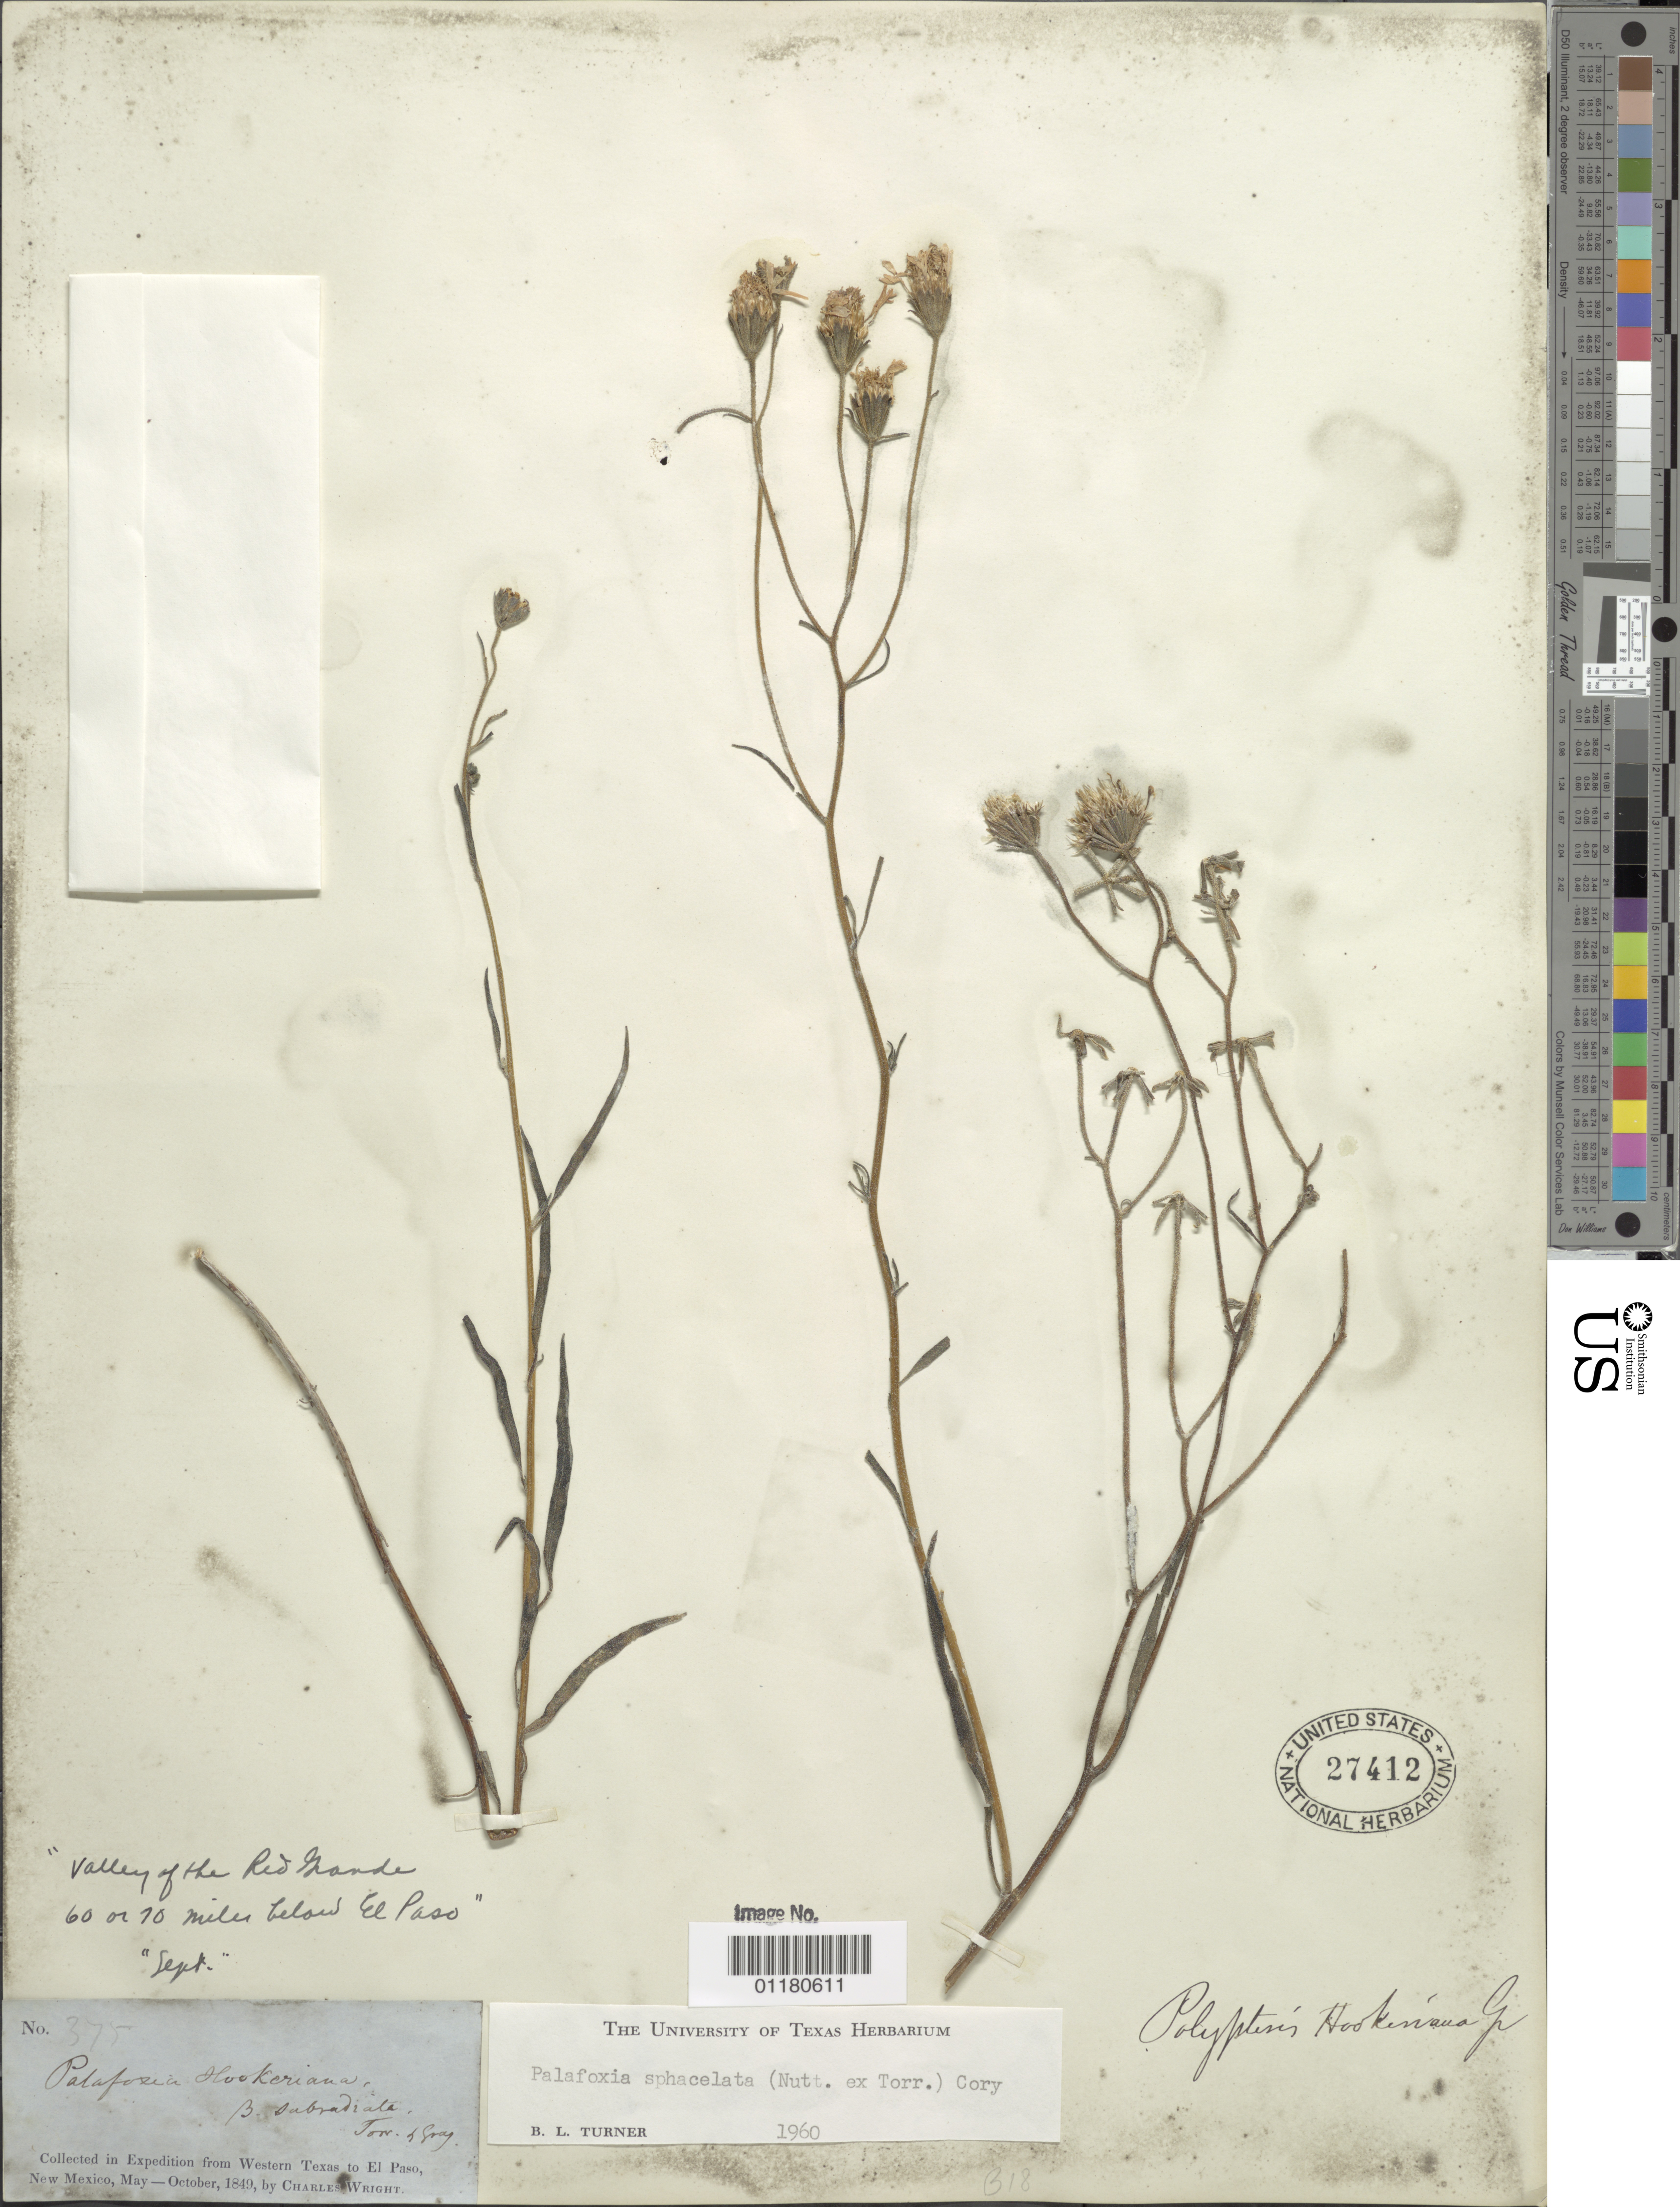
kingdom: Plantae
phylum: Tracheophyta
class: Magnoliopsida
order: Asterales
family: Asteraceae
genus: Palafoxia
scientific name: Palafoxia sphacelata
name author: (Nutt. ex Torr.) Cory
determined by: Turner, B. L.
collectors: C. Wright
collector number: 375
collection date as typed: May 1849 to -- Oct 1849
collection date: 1849-05/1849-10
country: United States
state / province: New Mexico / Texas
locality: W Texas to El Paso, New Mexico.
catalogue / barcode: US 27412